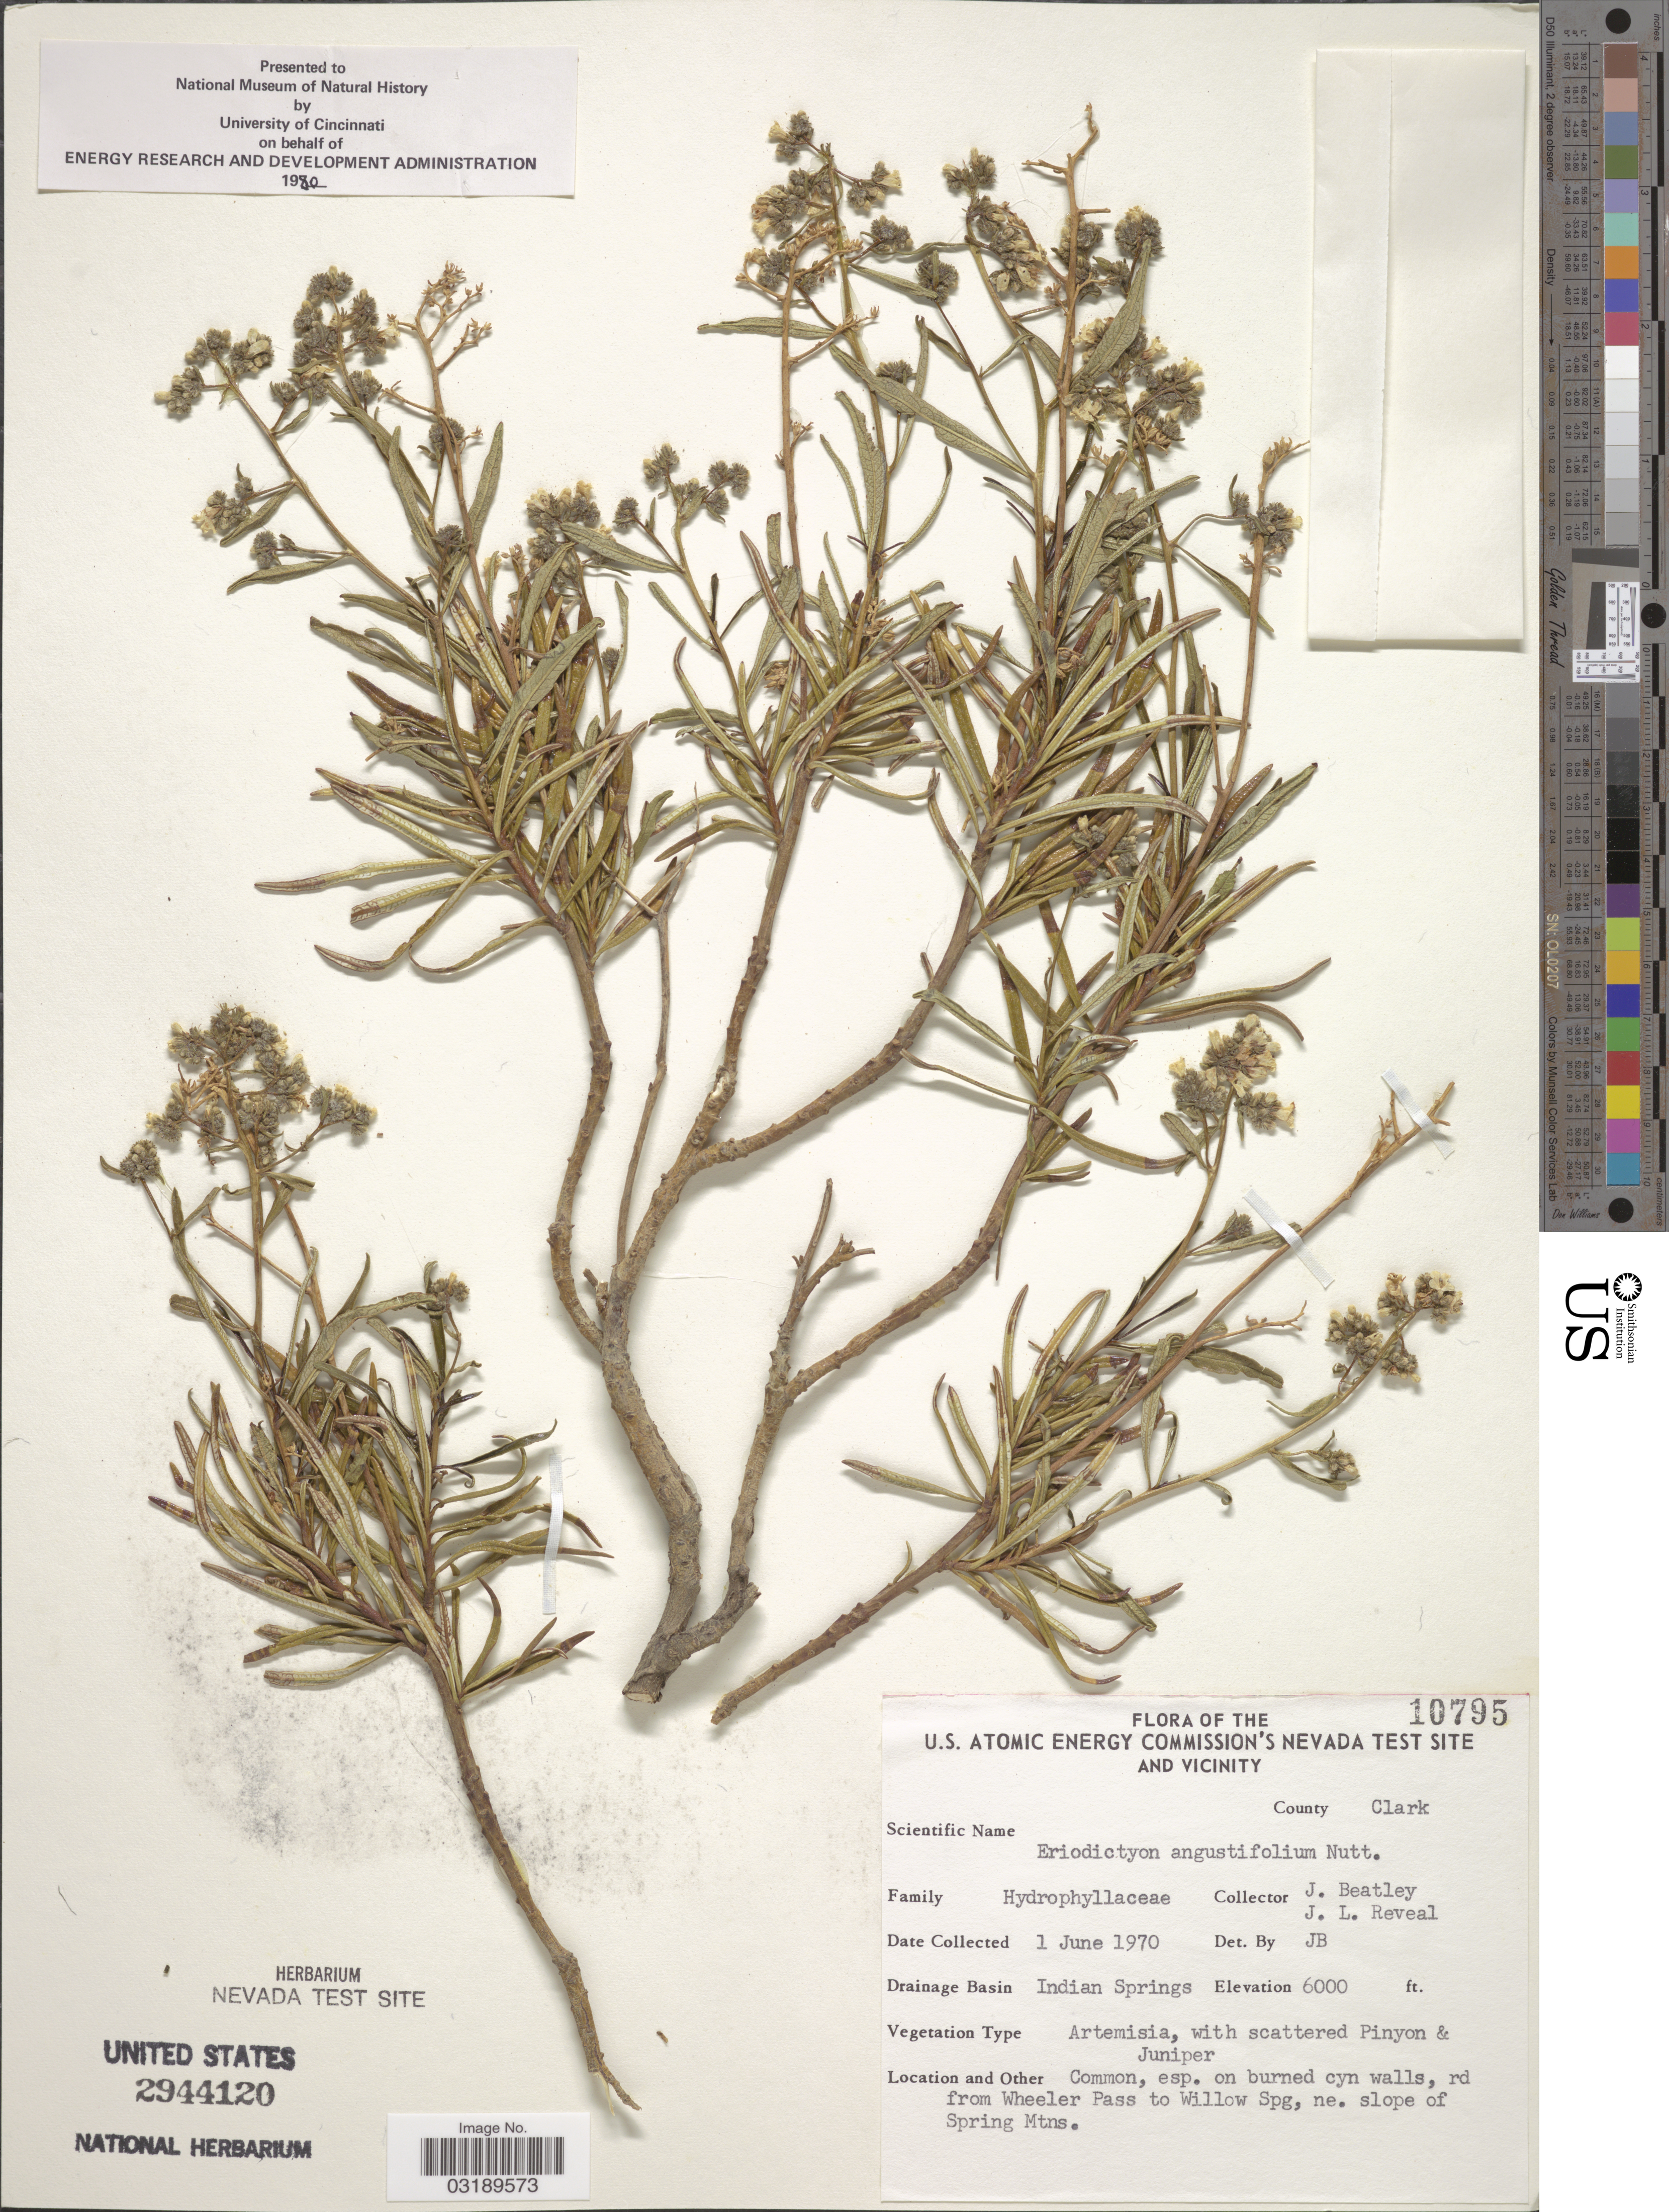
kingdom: Plantae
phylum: Tracheophyta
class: Magnoliopsida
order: Boraginales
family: Namaceae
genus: Eriodictyon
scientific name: Eriodictyon angustifolium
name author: Nutt.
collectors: J. C. Beatley & J. L. Reveal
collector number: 10795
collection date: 1970-06-01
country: United States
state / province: Nevada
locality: U. S. Atomic Energy Commission's Nevada Test Site and Vicinity. County Clark. Drainage Basin Indian Springs. Rd from Wheeler Pass to Willow Spg, ne. slope of Spring Mtns.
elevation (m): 1829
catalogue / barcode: US 2944120